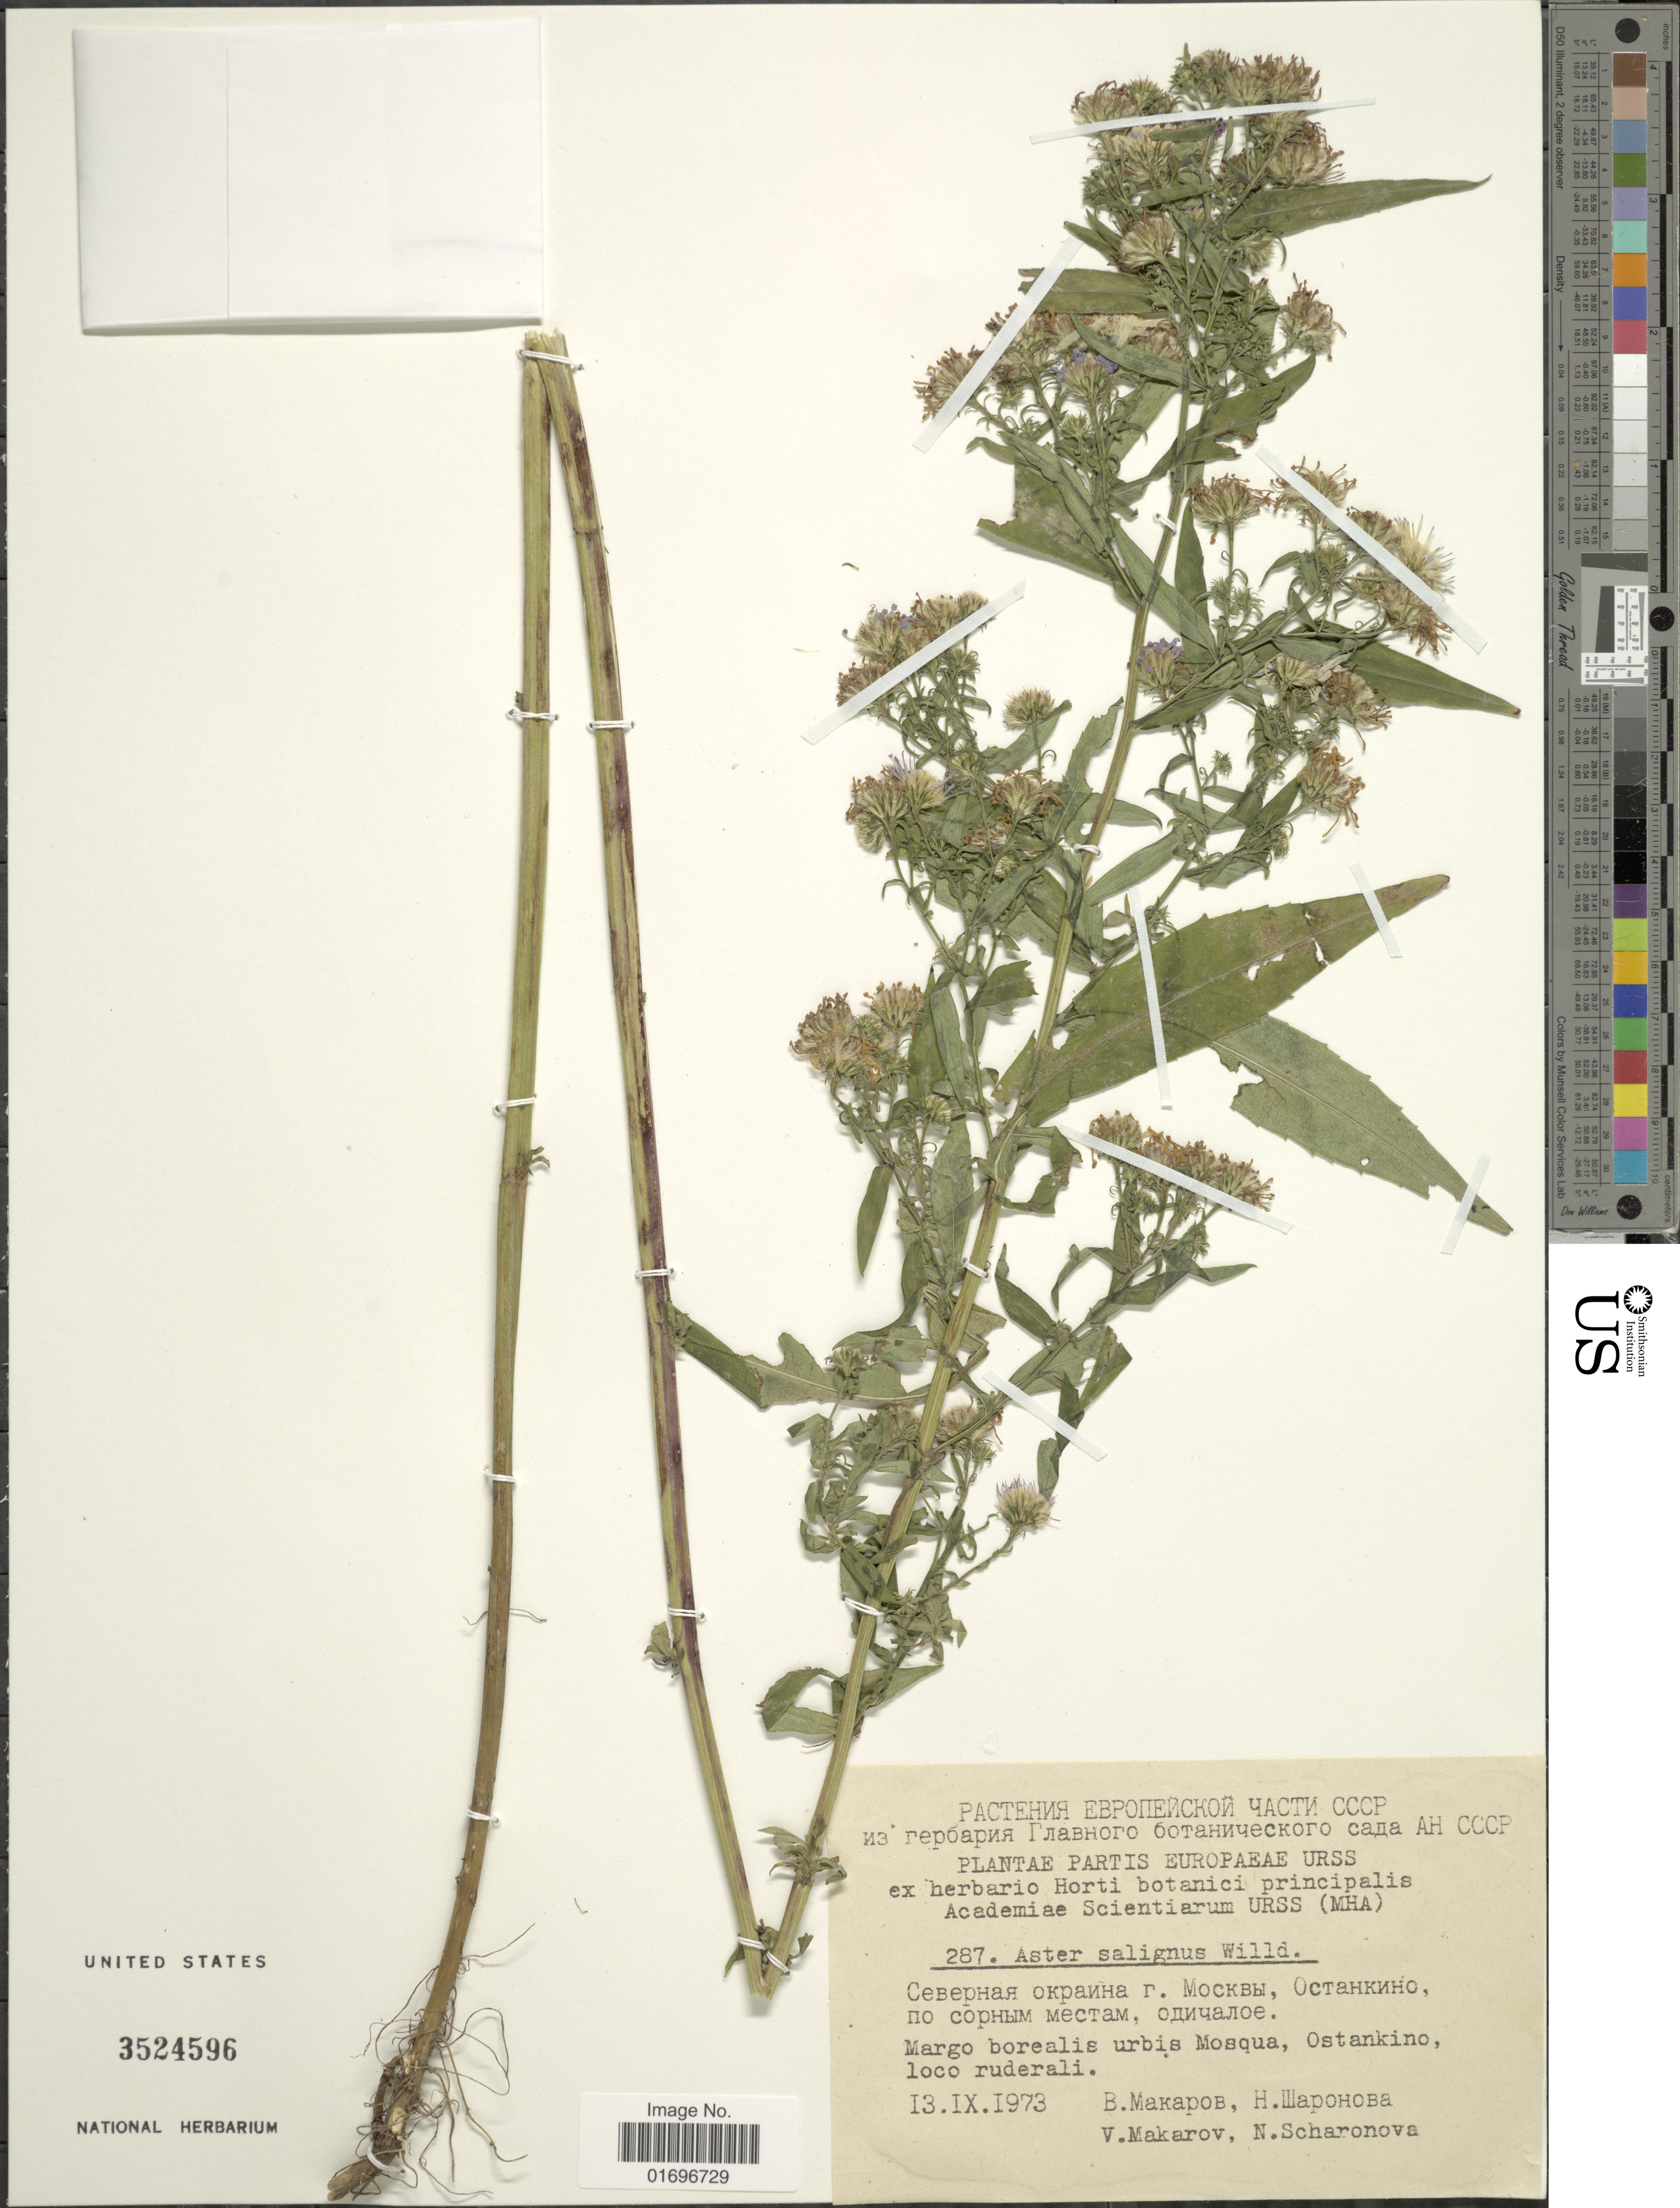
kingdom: Plantae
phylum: Tracheophyta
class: Magnoliopsida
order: Asterales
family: Asteraceae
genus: Aster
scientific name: Aster salignus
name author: Willd.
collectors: V. Makarov & N. Scharonova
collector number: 287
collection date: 1973-09-13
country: Russian Federation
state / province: Moscow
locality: Margo borealis urbis Mosqua, Ostankino, loco ruderali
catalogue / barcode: US 3524596